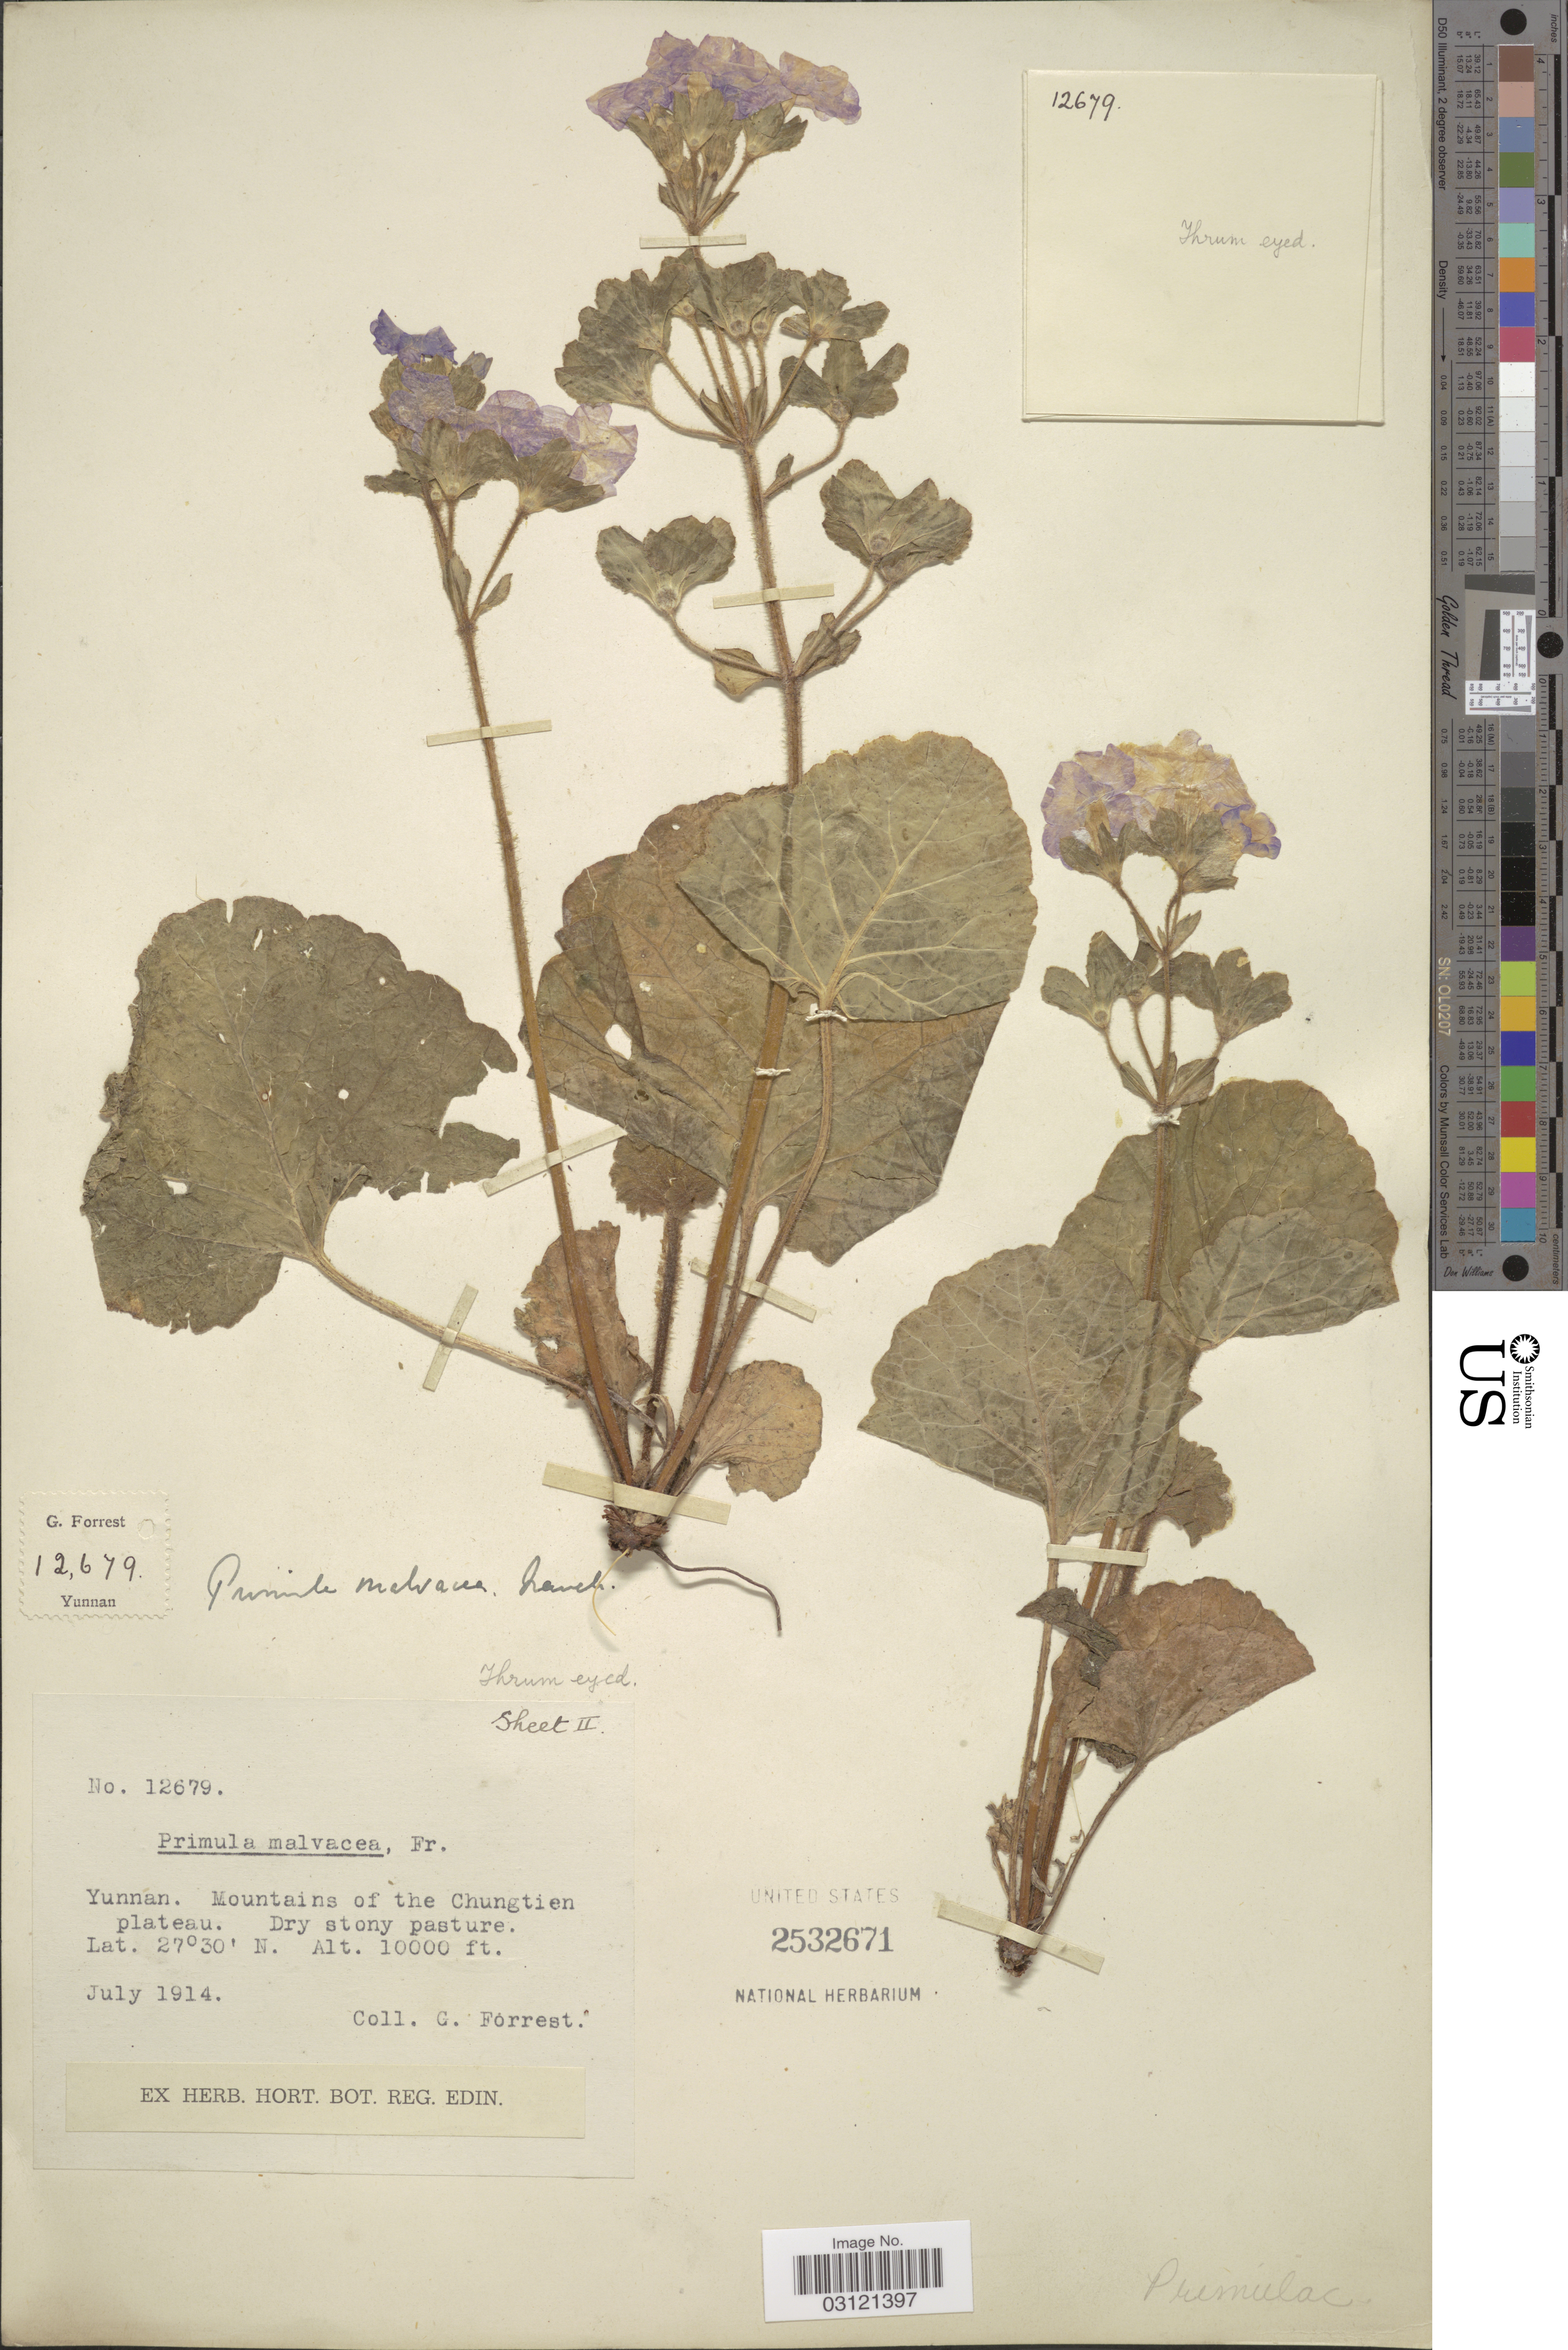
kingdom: Plantae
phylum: Tracheophyta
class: Magnoliopsida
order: Ericales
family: Primulaceae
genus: Primula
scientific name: Primula malvacea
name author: Franch.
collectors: G. Forrest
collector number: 12679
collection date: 1914-07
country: China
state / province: Yunnan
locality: Mountains of the Chungtien plateau.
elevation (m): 3048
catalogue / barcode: US 2532671